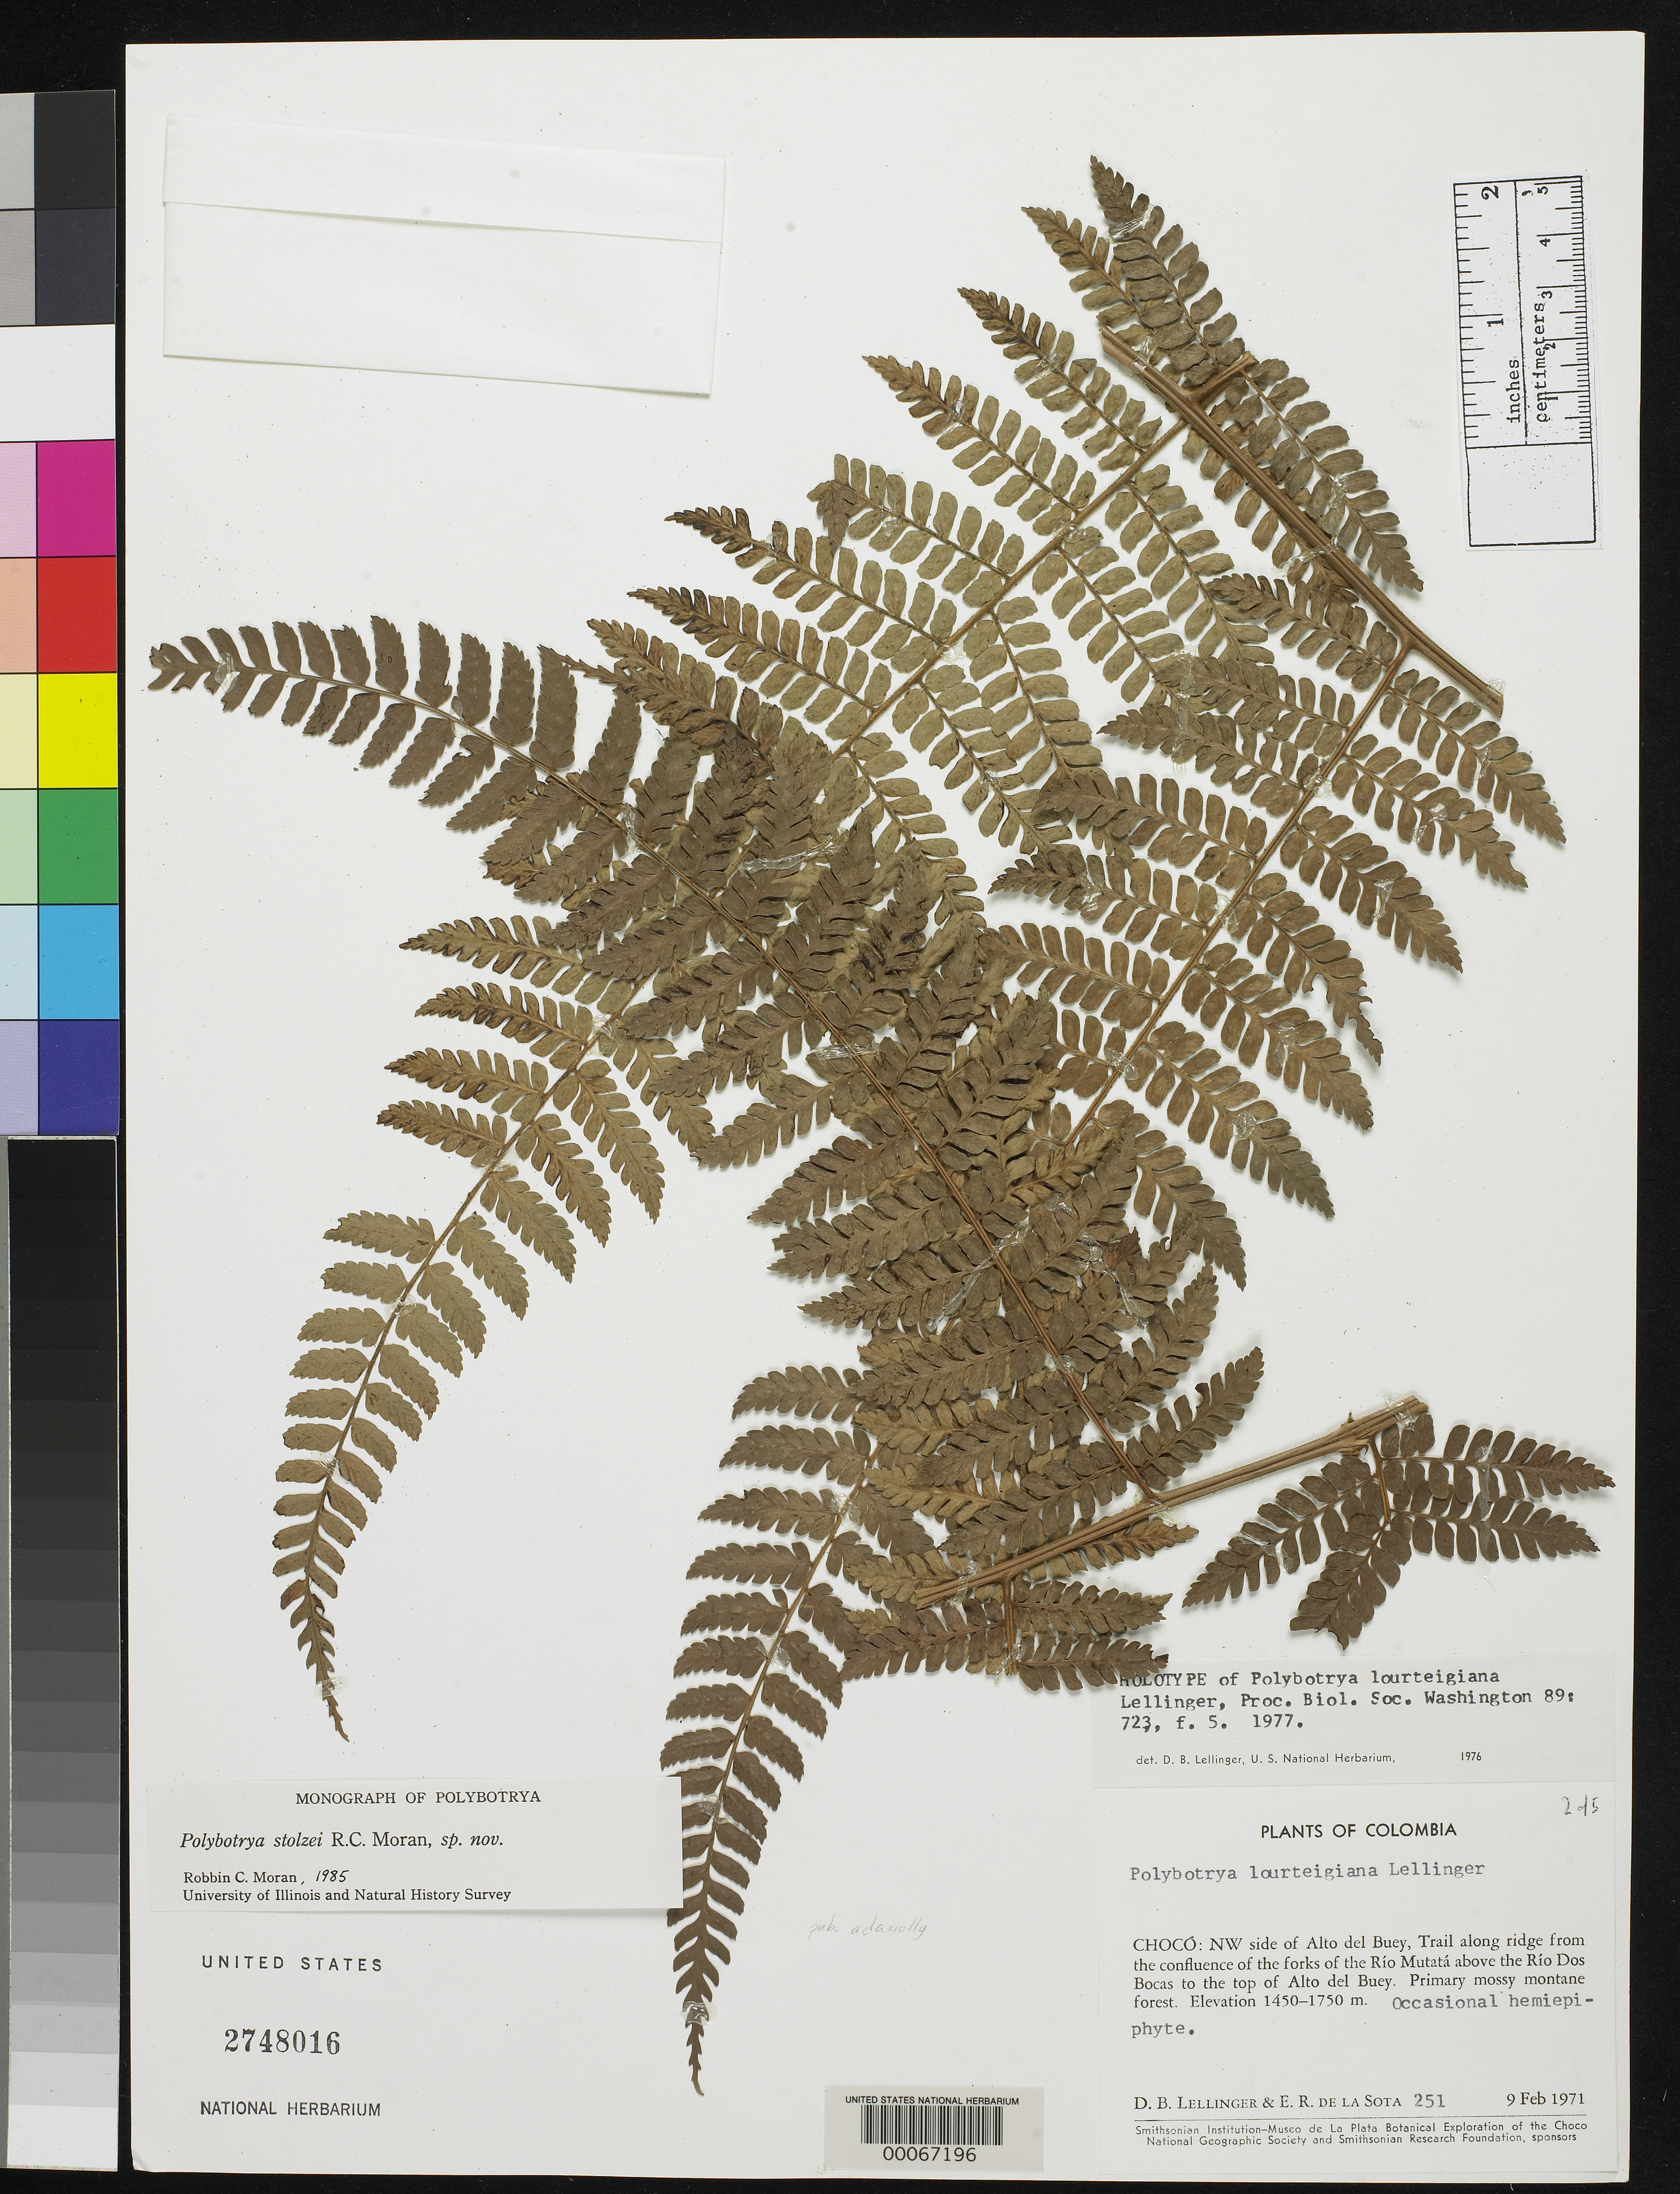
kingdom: Plantae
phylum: Tracheophyta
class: Polypodiopsida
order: Polypodiales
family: Dryopteridaceae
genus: Polybotrya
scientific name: Polybotrya lourteigiana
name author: Lellinger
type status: Holotype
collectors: D. B. Lellinger & E. R. de la Sota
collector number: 251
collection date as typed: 09 Feb 1971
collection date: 1971-02-09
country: Colombia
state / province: Chocó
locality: NW side of Alto del Buey.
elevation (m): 1450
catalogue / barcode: US 2748016